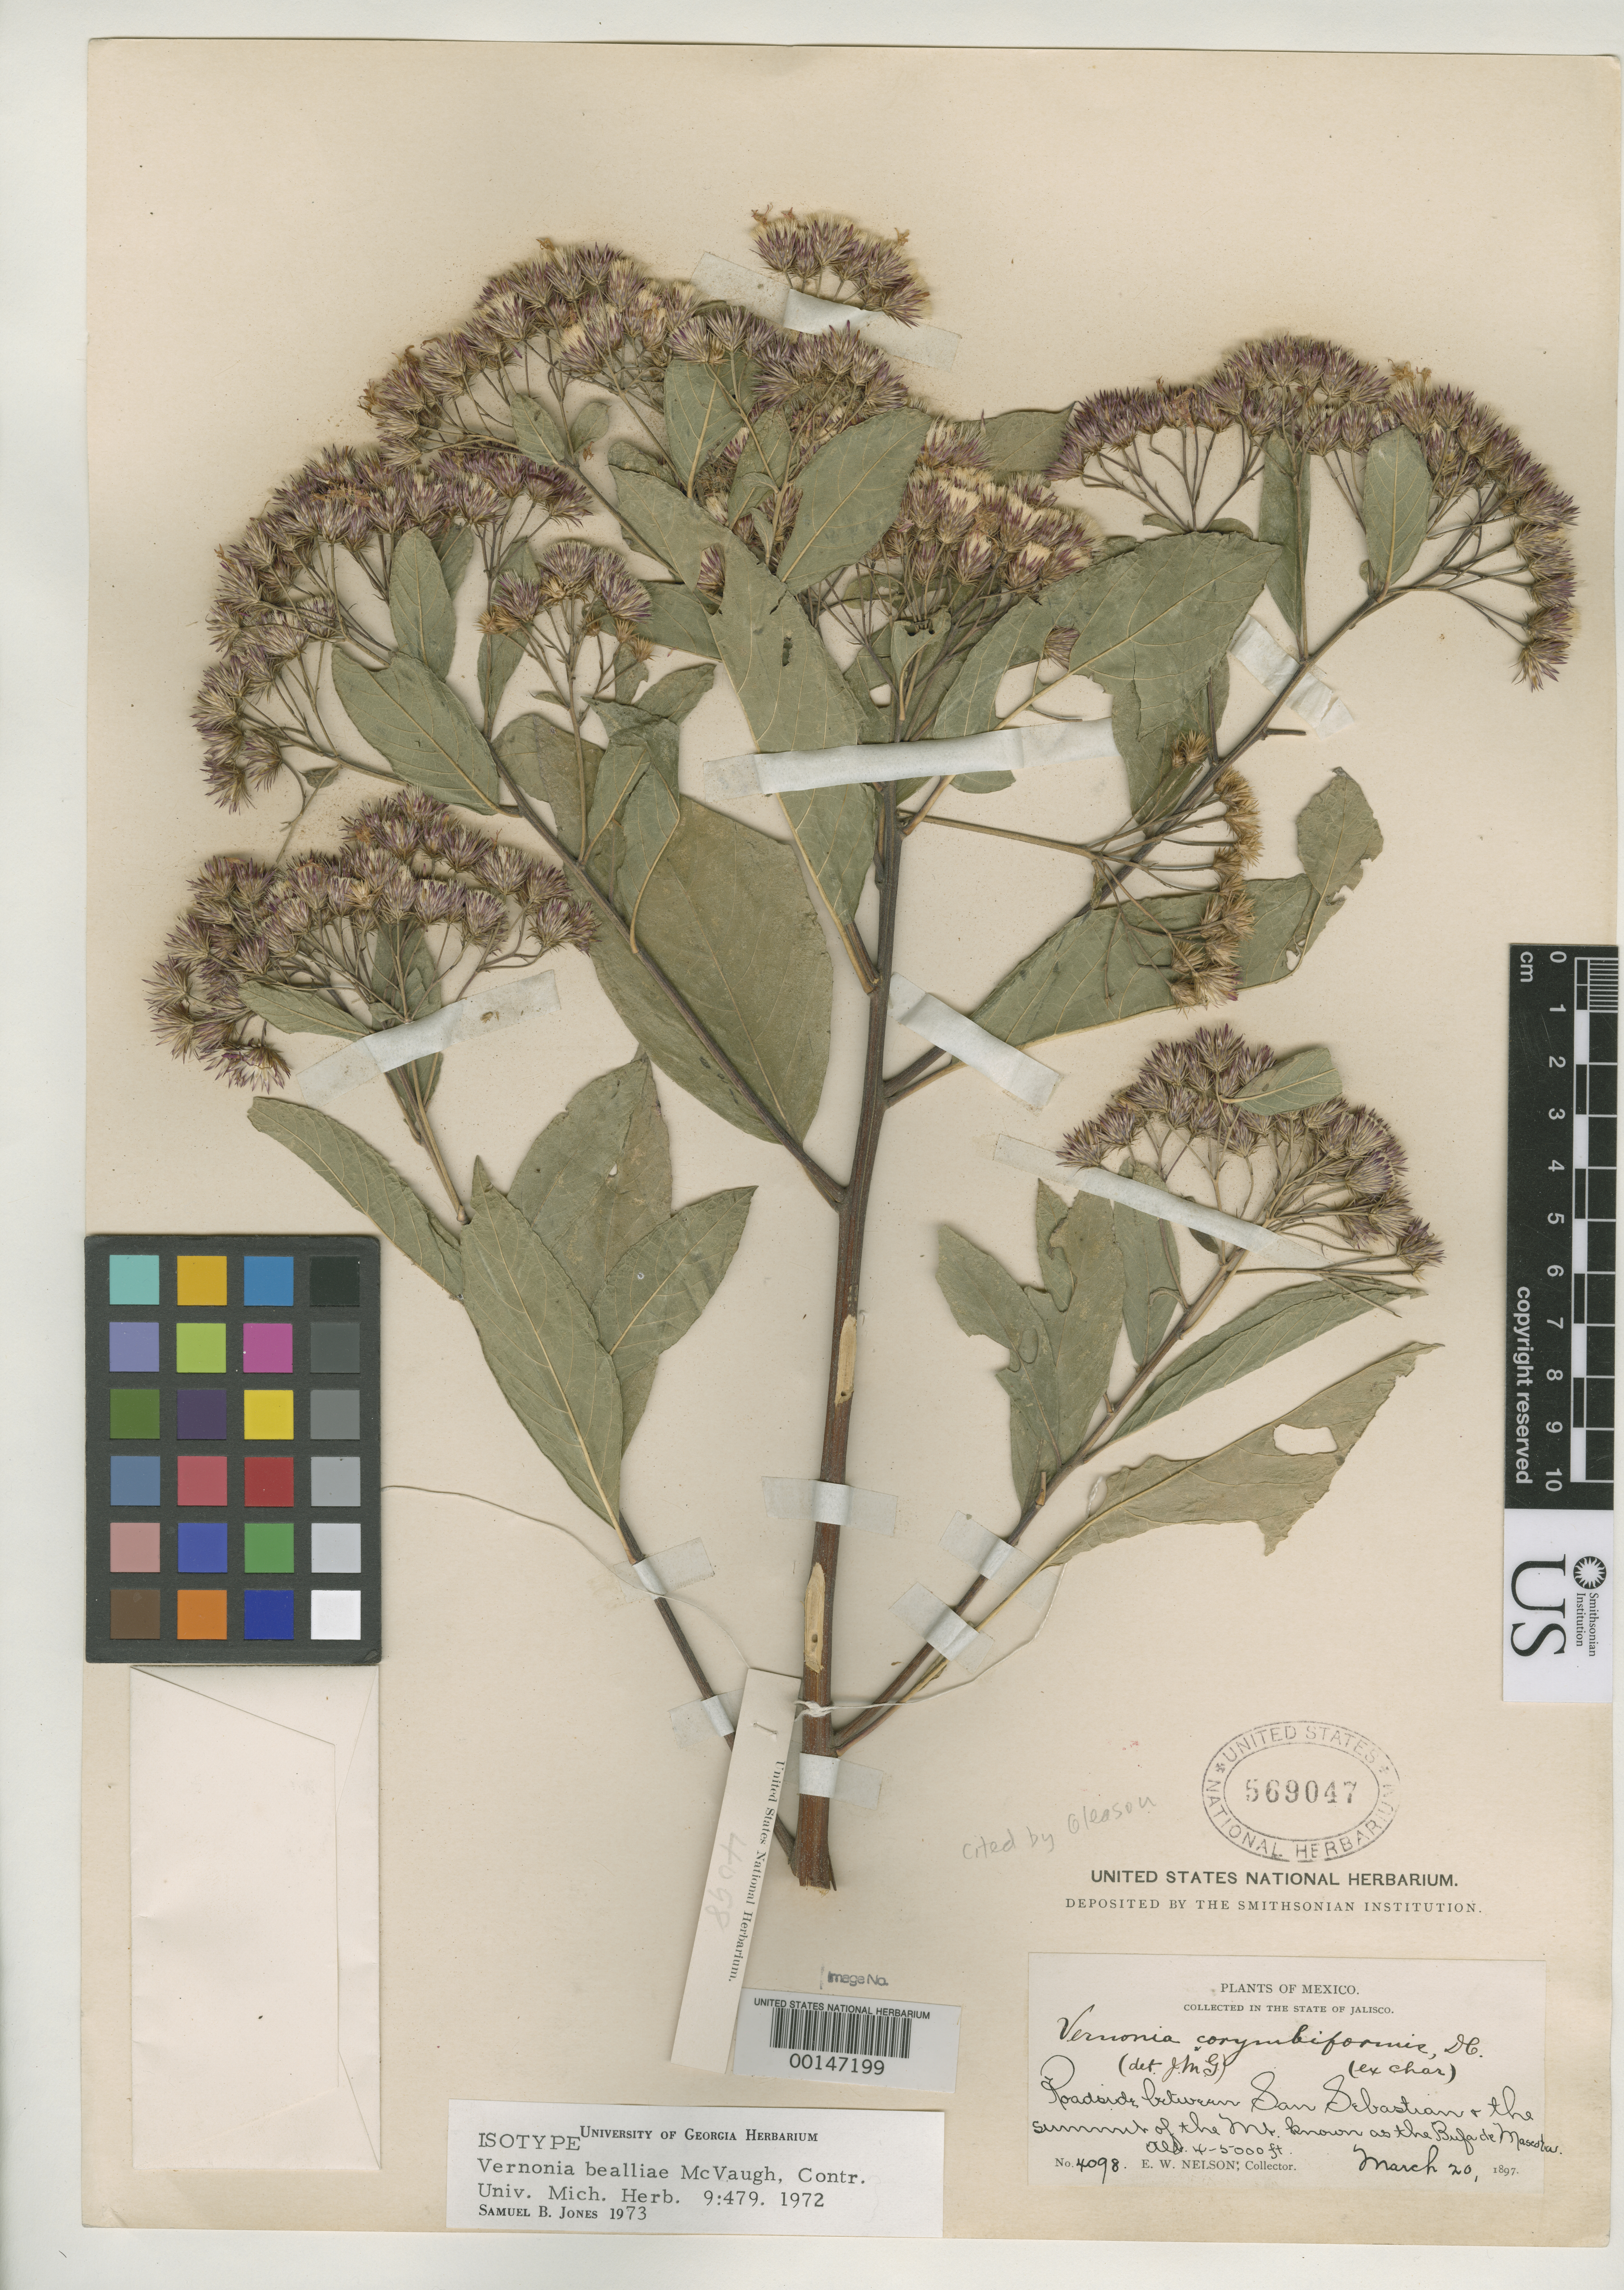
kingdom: Plantae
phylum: Tracheophyta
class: Magnoliopsida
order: Asterales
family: Asteraceae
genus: Vernonia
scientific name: Vernonia bealliae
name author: McVaugh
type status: Isotype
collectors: E. R. Nelson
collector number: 4098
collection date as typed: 20 May 1897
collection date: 1897-05-20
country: Mexico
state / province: Jalisco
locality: Between San Sebastian and Mt. Bufa de Mascota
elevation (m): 1219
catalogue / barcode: US 569047